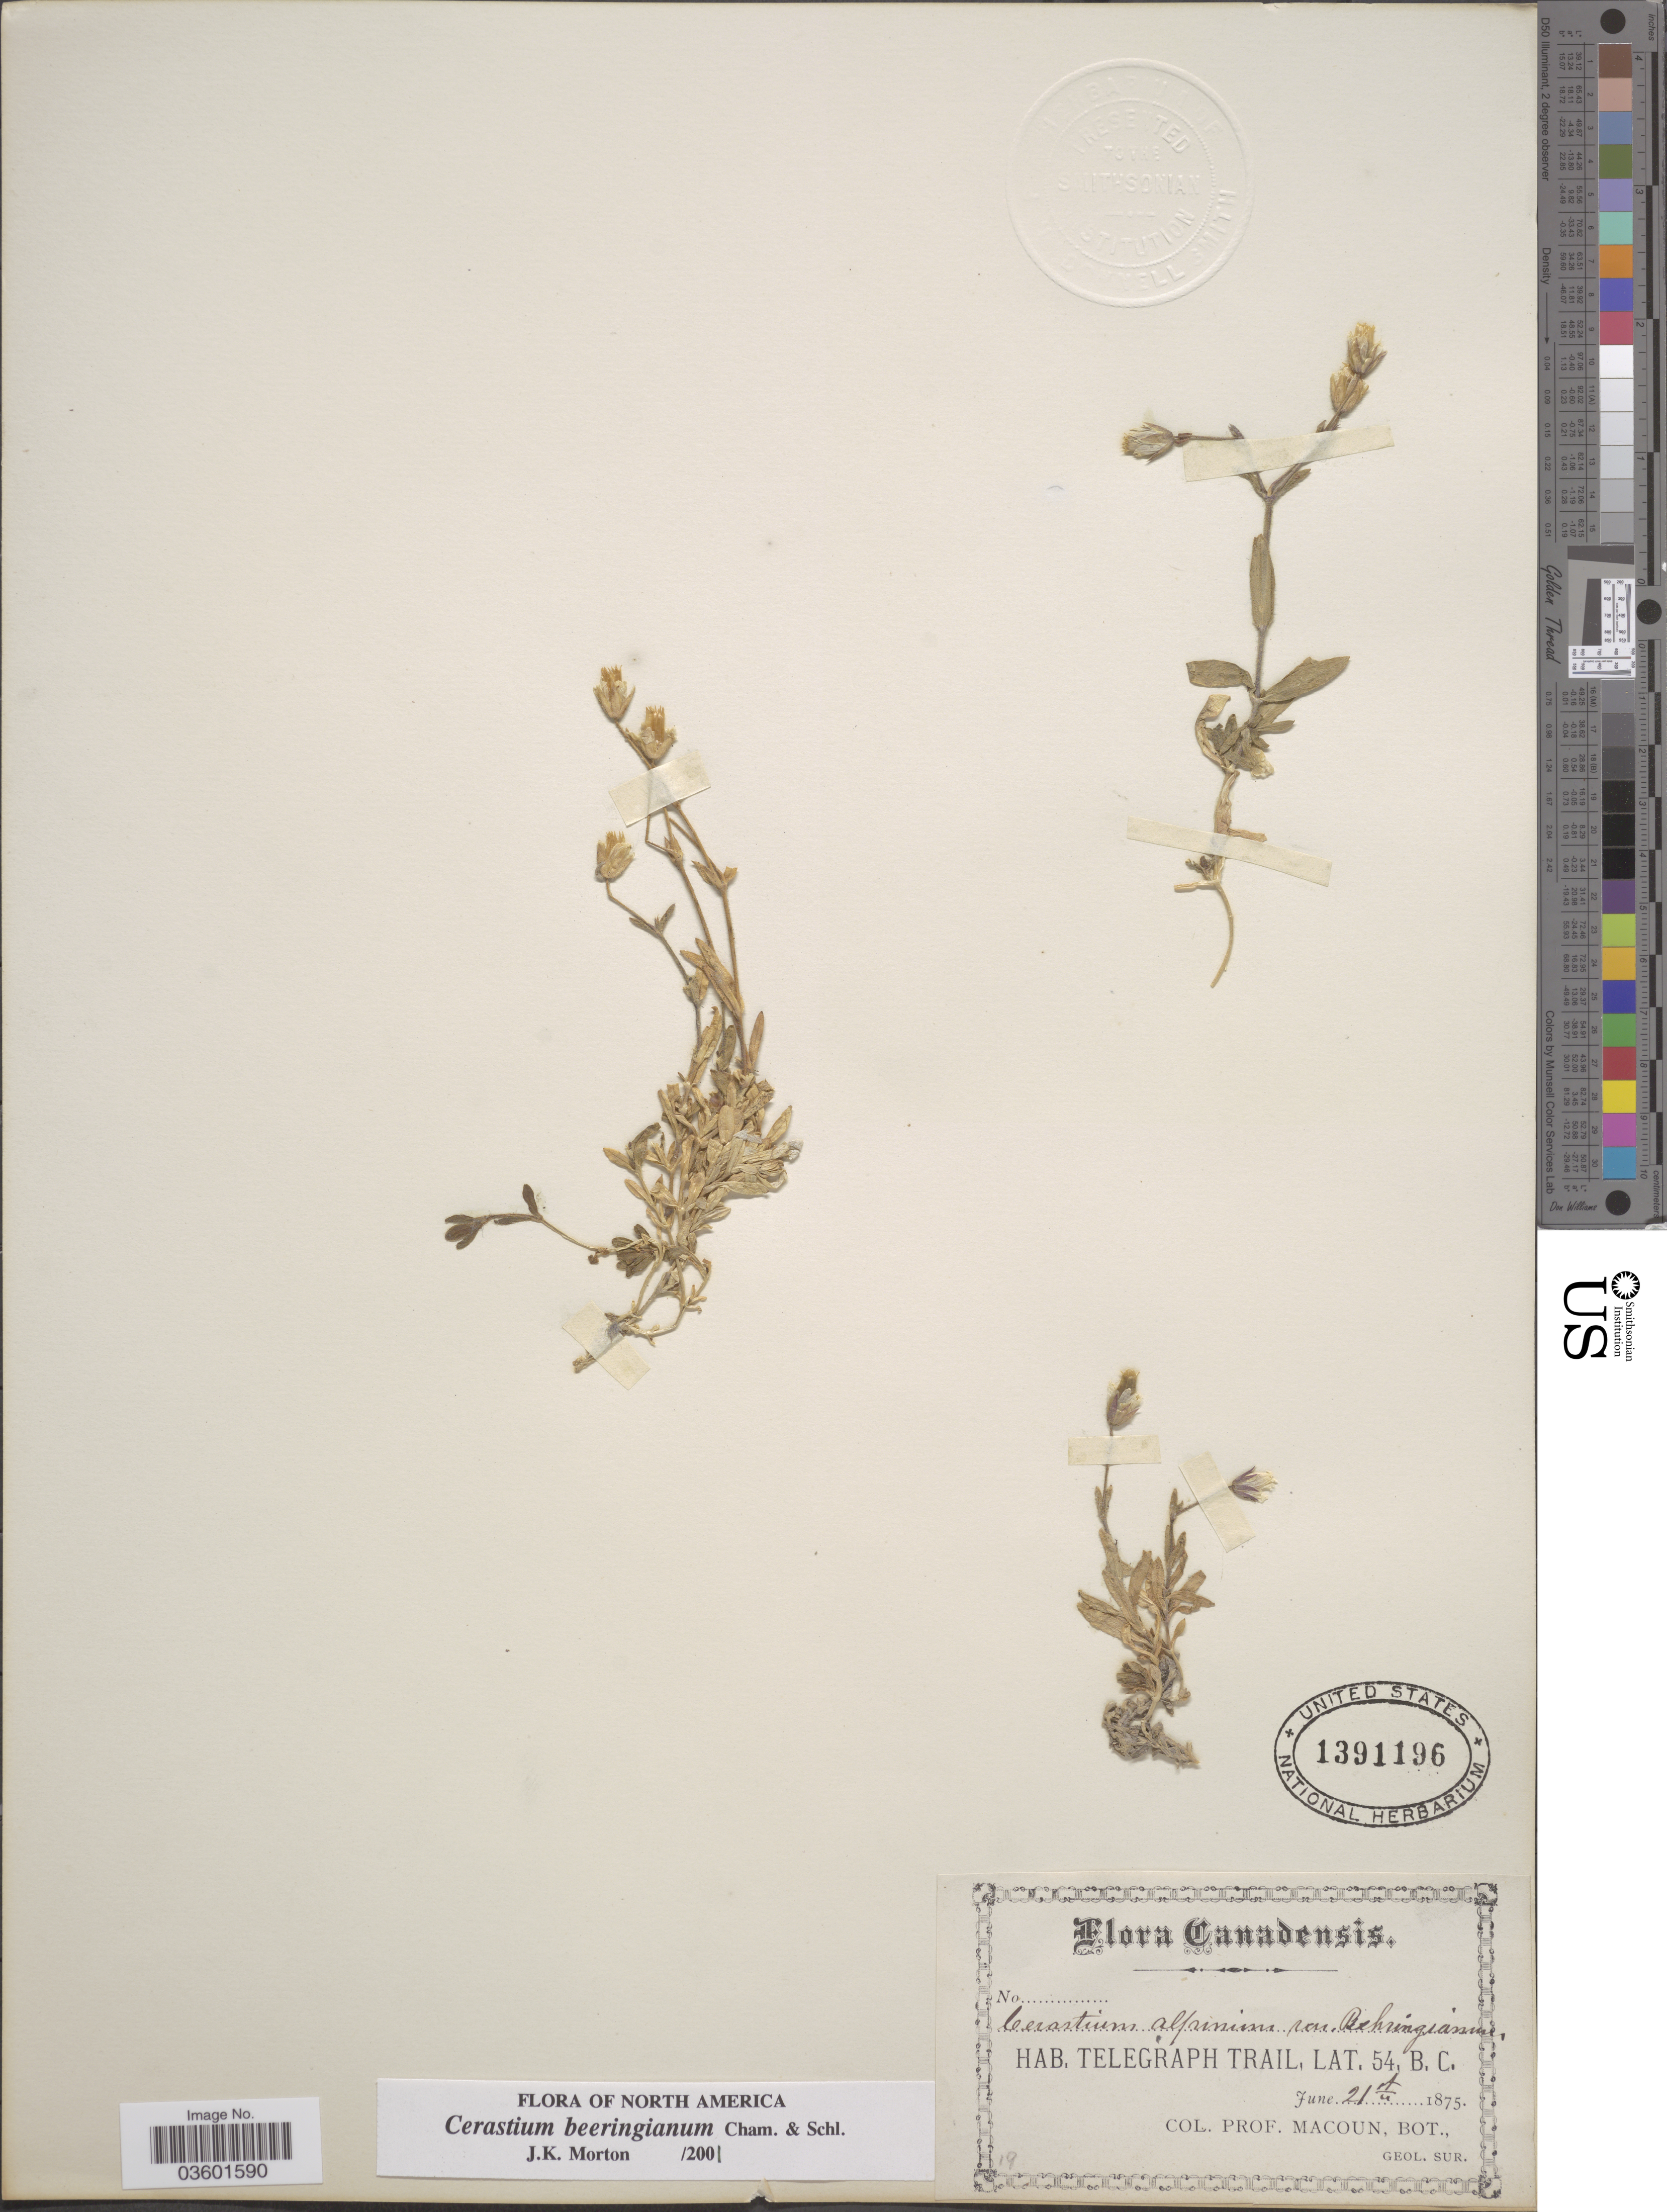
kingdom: Plantae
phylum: Tracheophyta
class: Magnoliopsida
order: Caryophyllales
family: Caryophyllaceae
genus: Cerastium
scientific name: Cerastium beeringianum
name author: Cham. & Schltdl.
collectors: Prof. Macoun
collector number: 19?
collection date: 1875-06-21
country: Canada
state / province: British Columbia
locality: Telegraph Trail.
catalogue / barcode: US 1391196